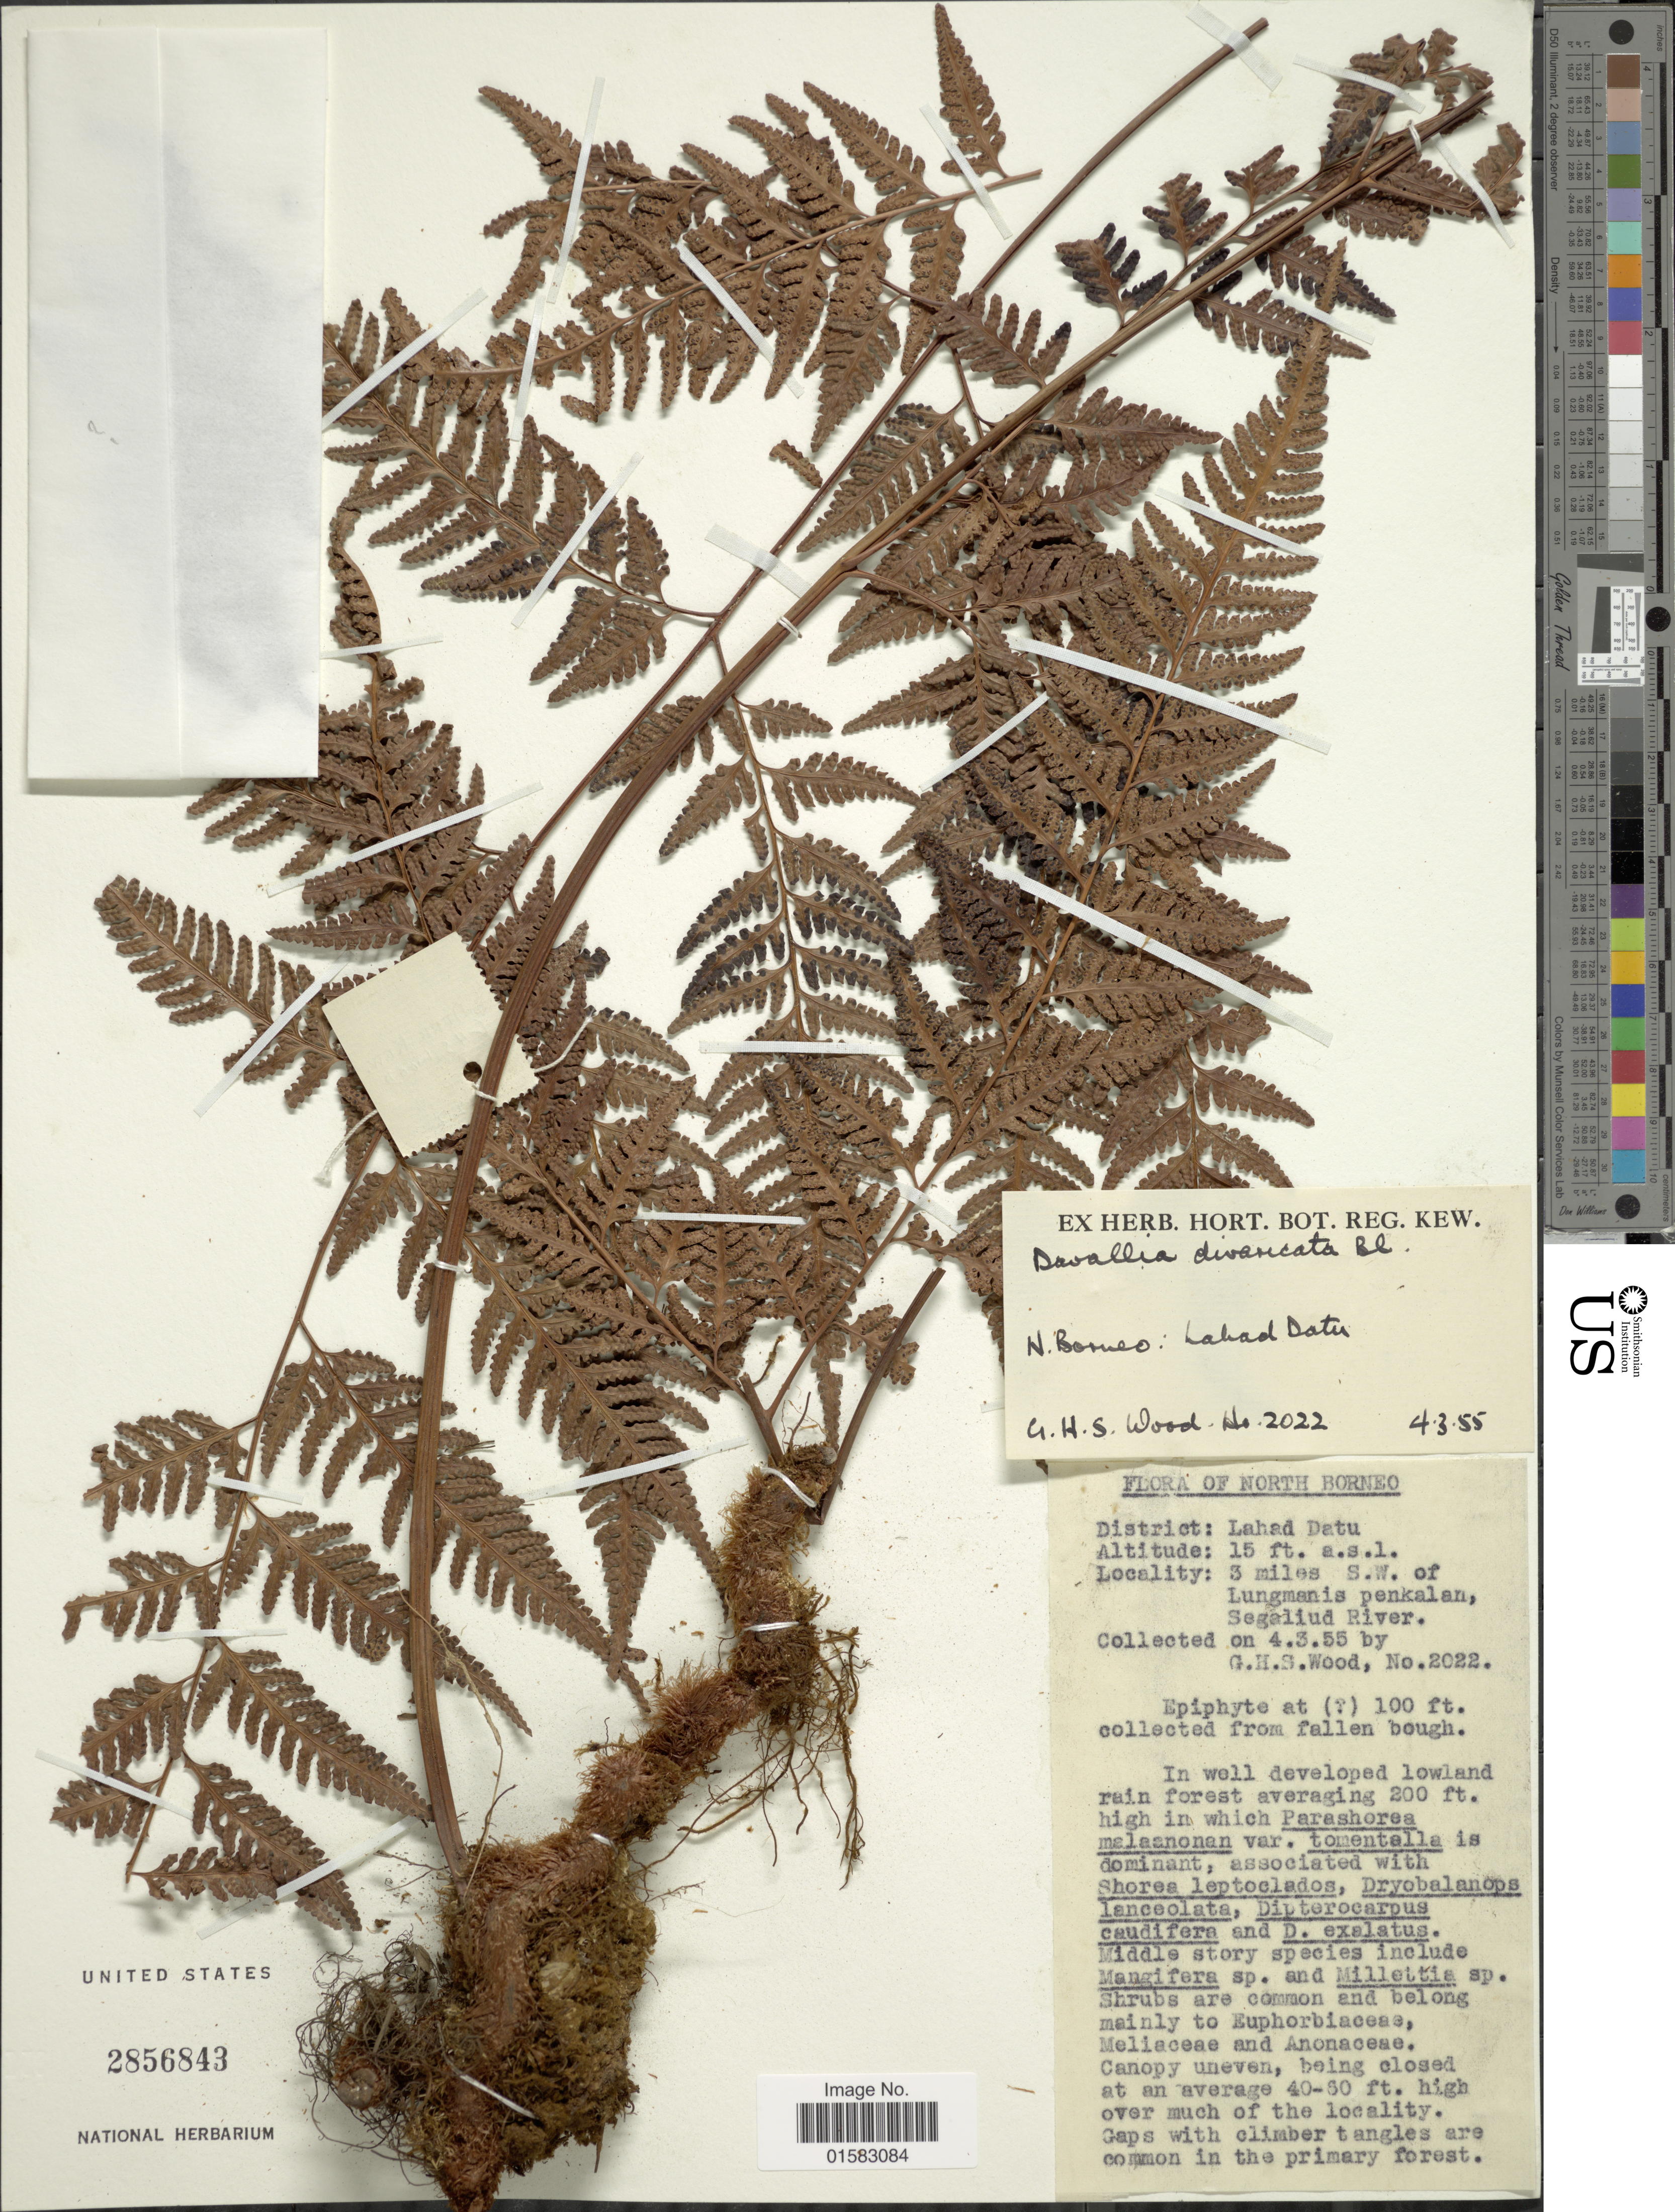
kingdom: Plantae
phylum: Tracheophyta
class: Polypodiopsida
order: Polypodiales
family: Davalliaceae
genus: Davallia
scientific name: Davallia divaricata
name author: Blume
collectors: G. Wood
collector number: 2022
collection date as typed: Transcribed d/m/y: 4/3/55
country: Malaysia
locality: Lalud Datu, 3 miles S.W. of Lungmanis penkalan, Segaliud River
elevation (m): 5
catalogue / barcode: US 2856843